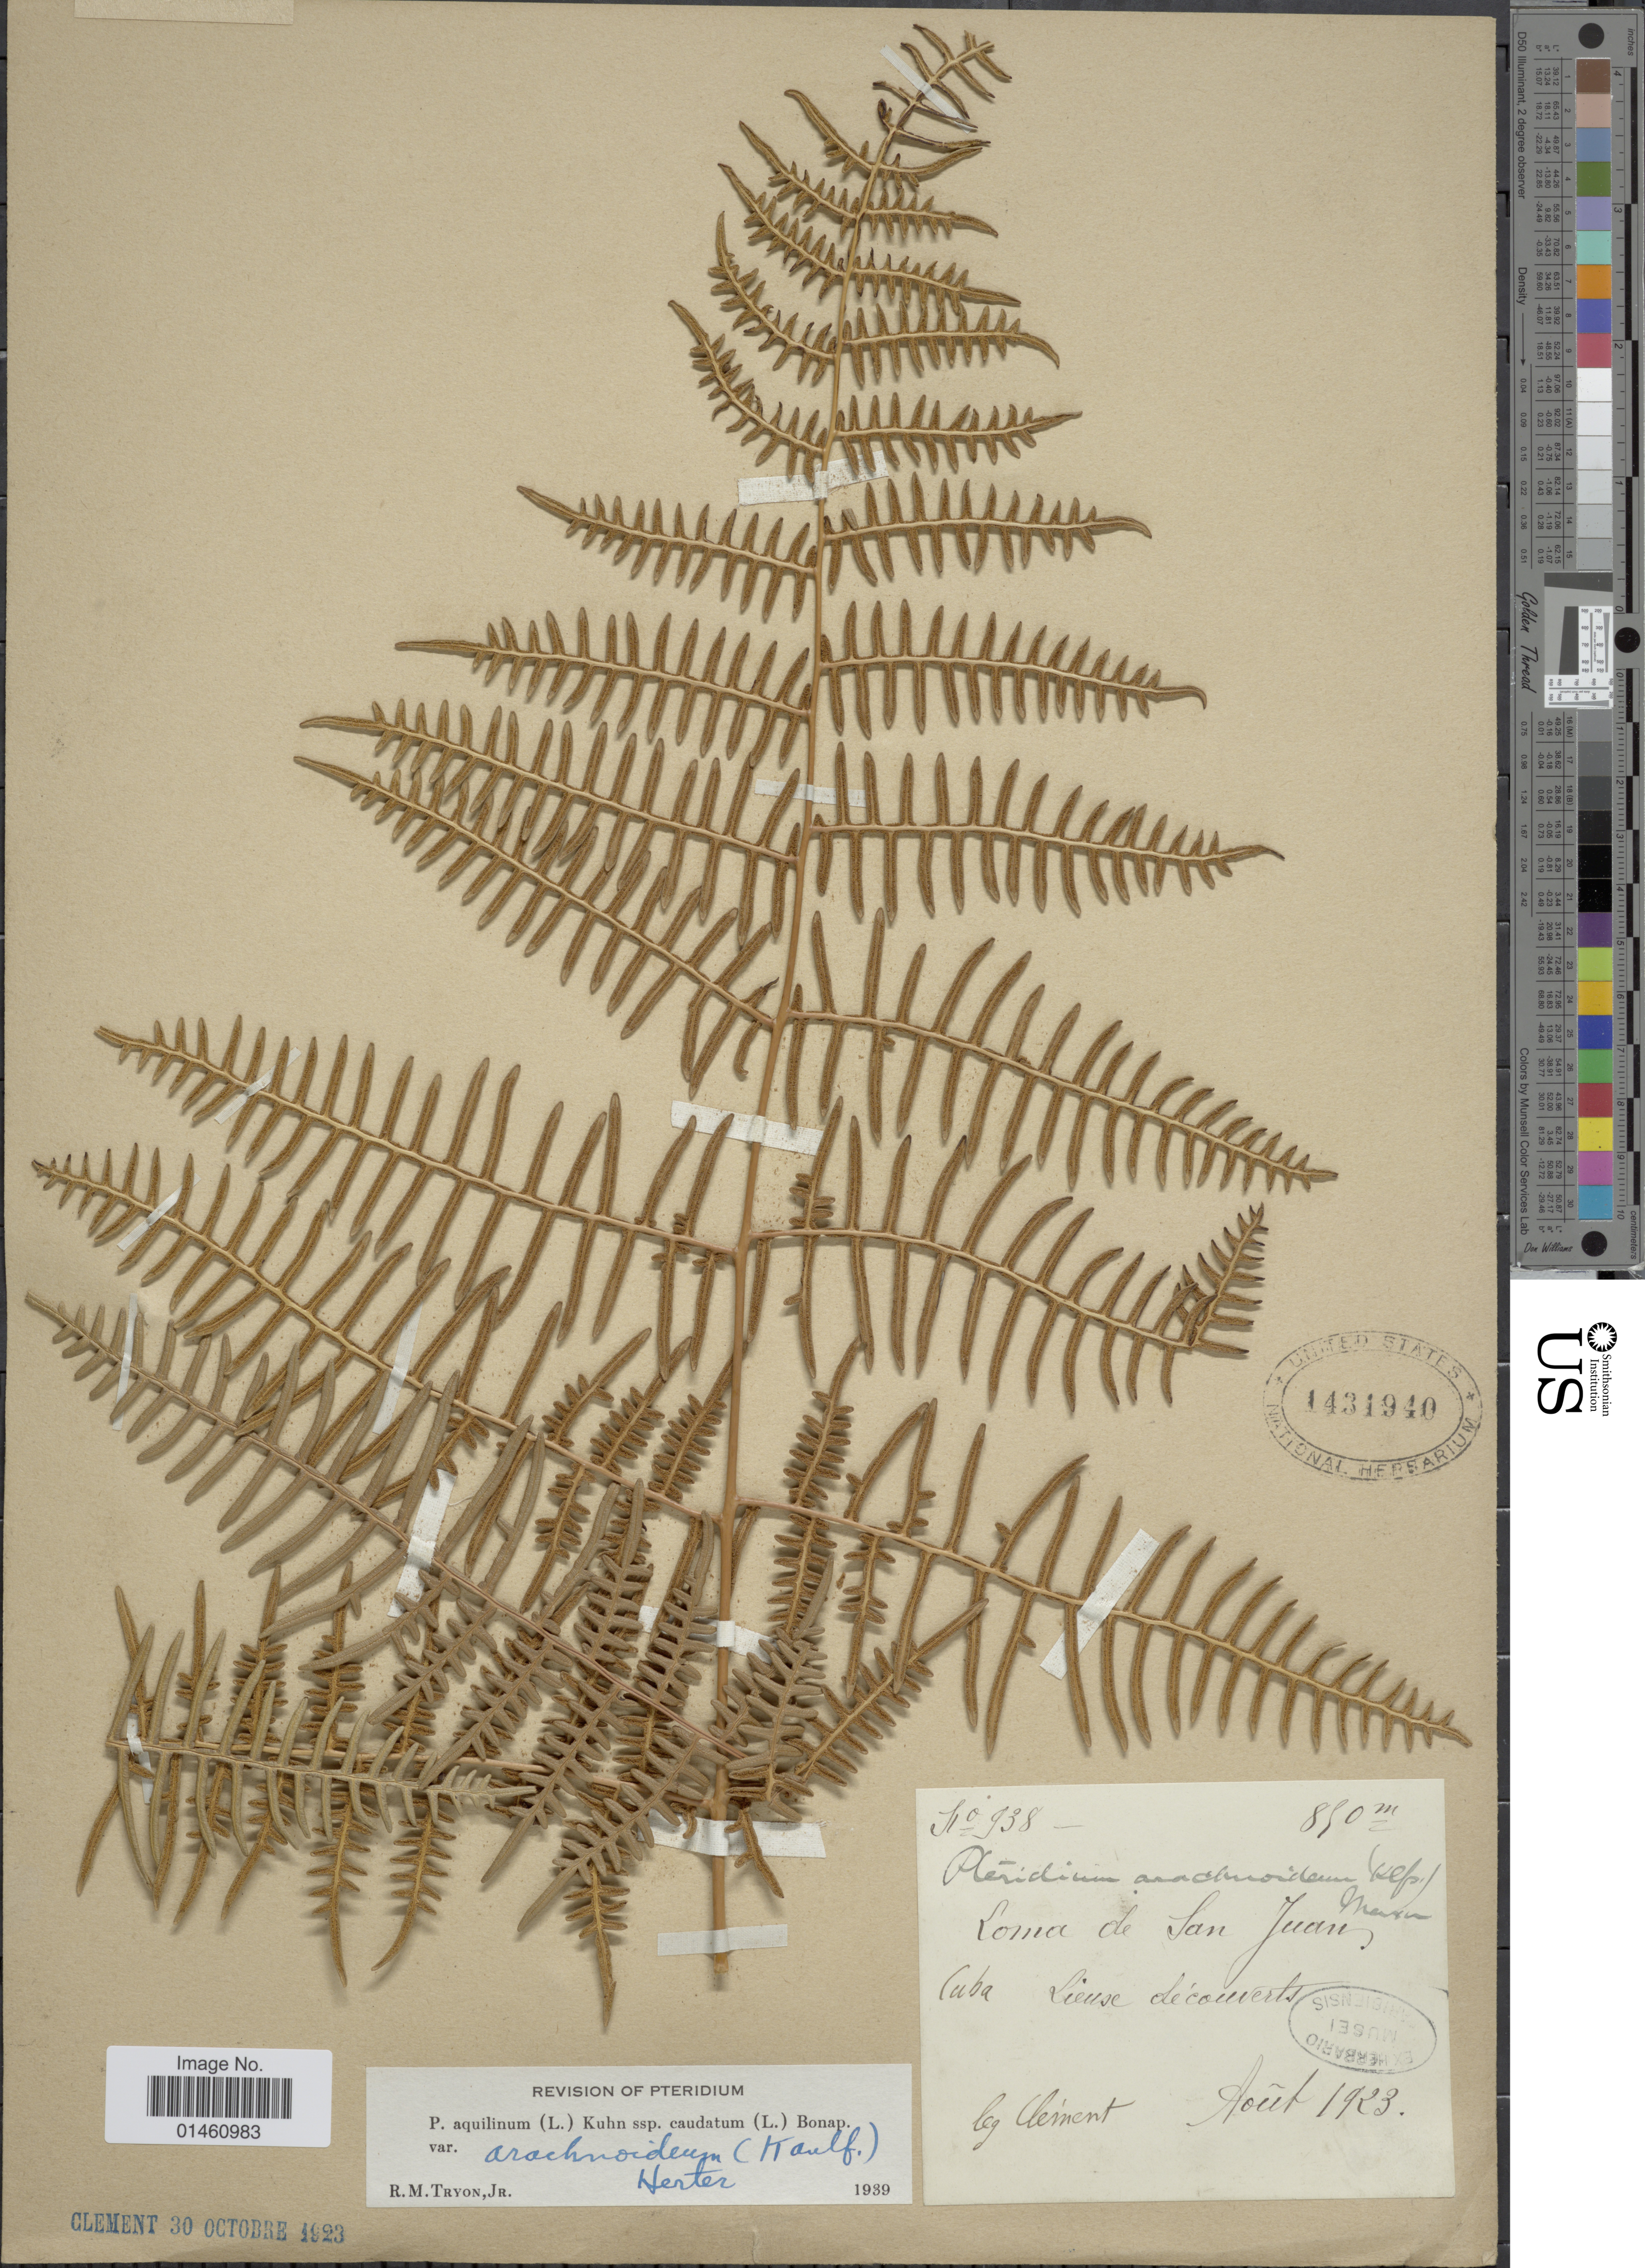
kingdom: Plantae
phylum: Tracheophyta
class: Polypodiopsida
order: Polypodiales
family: Dennstaedtiaceae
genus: Pteridium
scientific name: Pteridium aquilinum var. arachnoideum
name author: (Kaulf.) Herter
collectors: -. Clement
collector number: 938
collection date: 1923-08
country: Cuba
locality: Loma de San Juan, Lieux découerts.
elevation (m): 880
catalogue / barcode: US 1431940